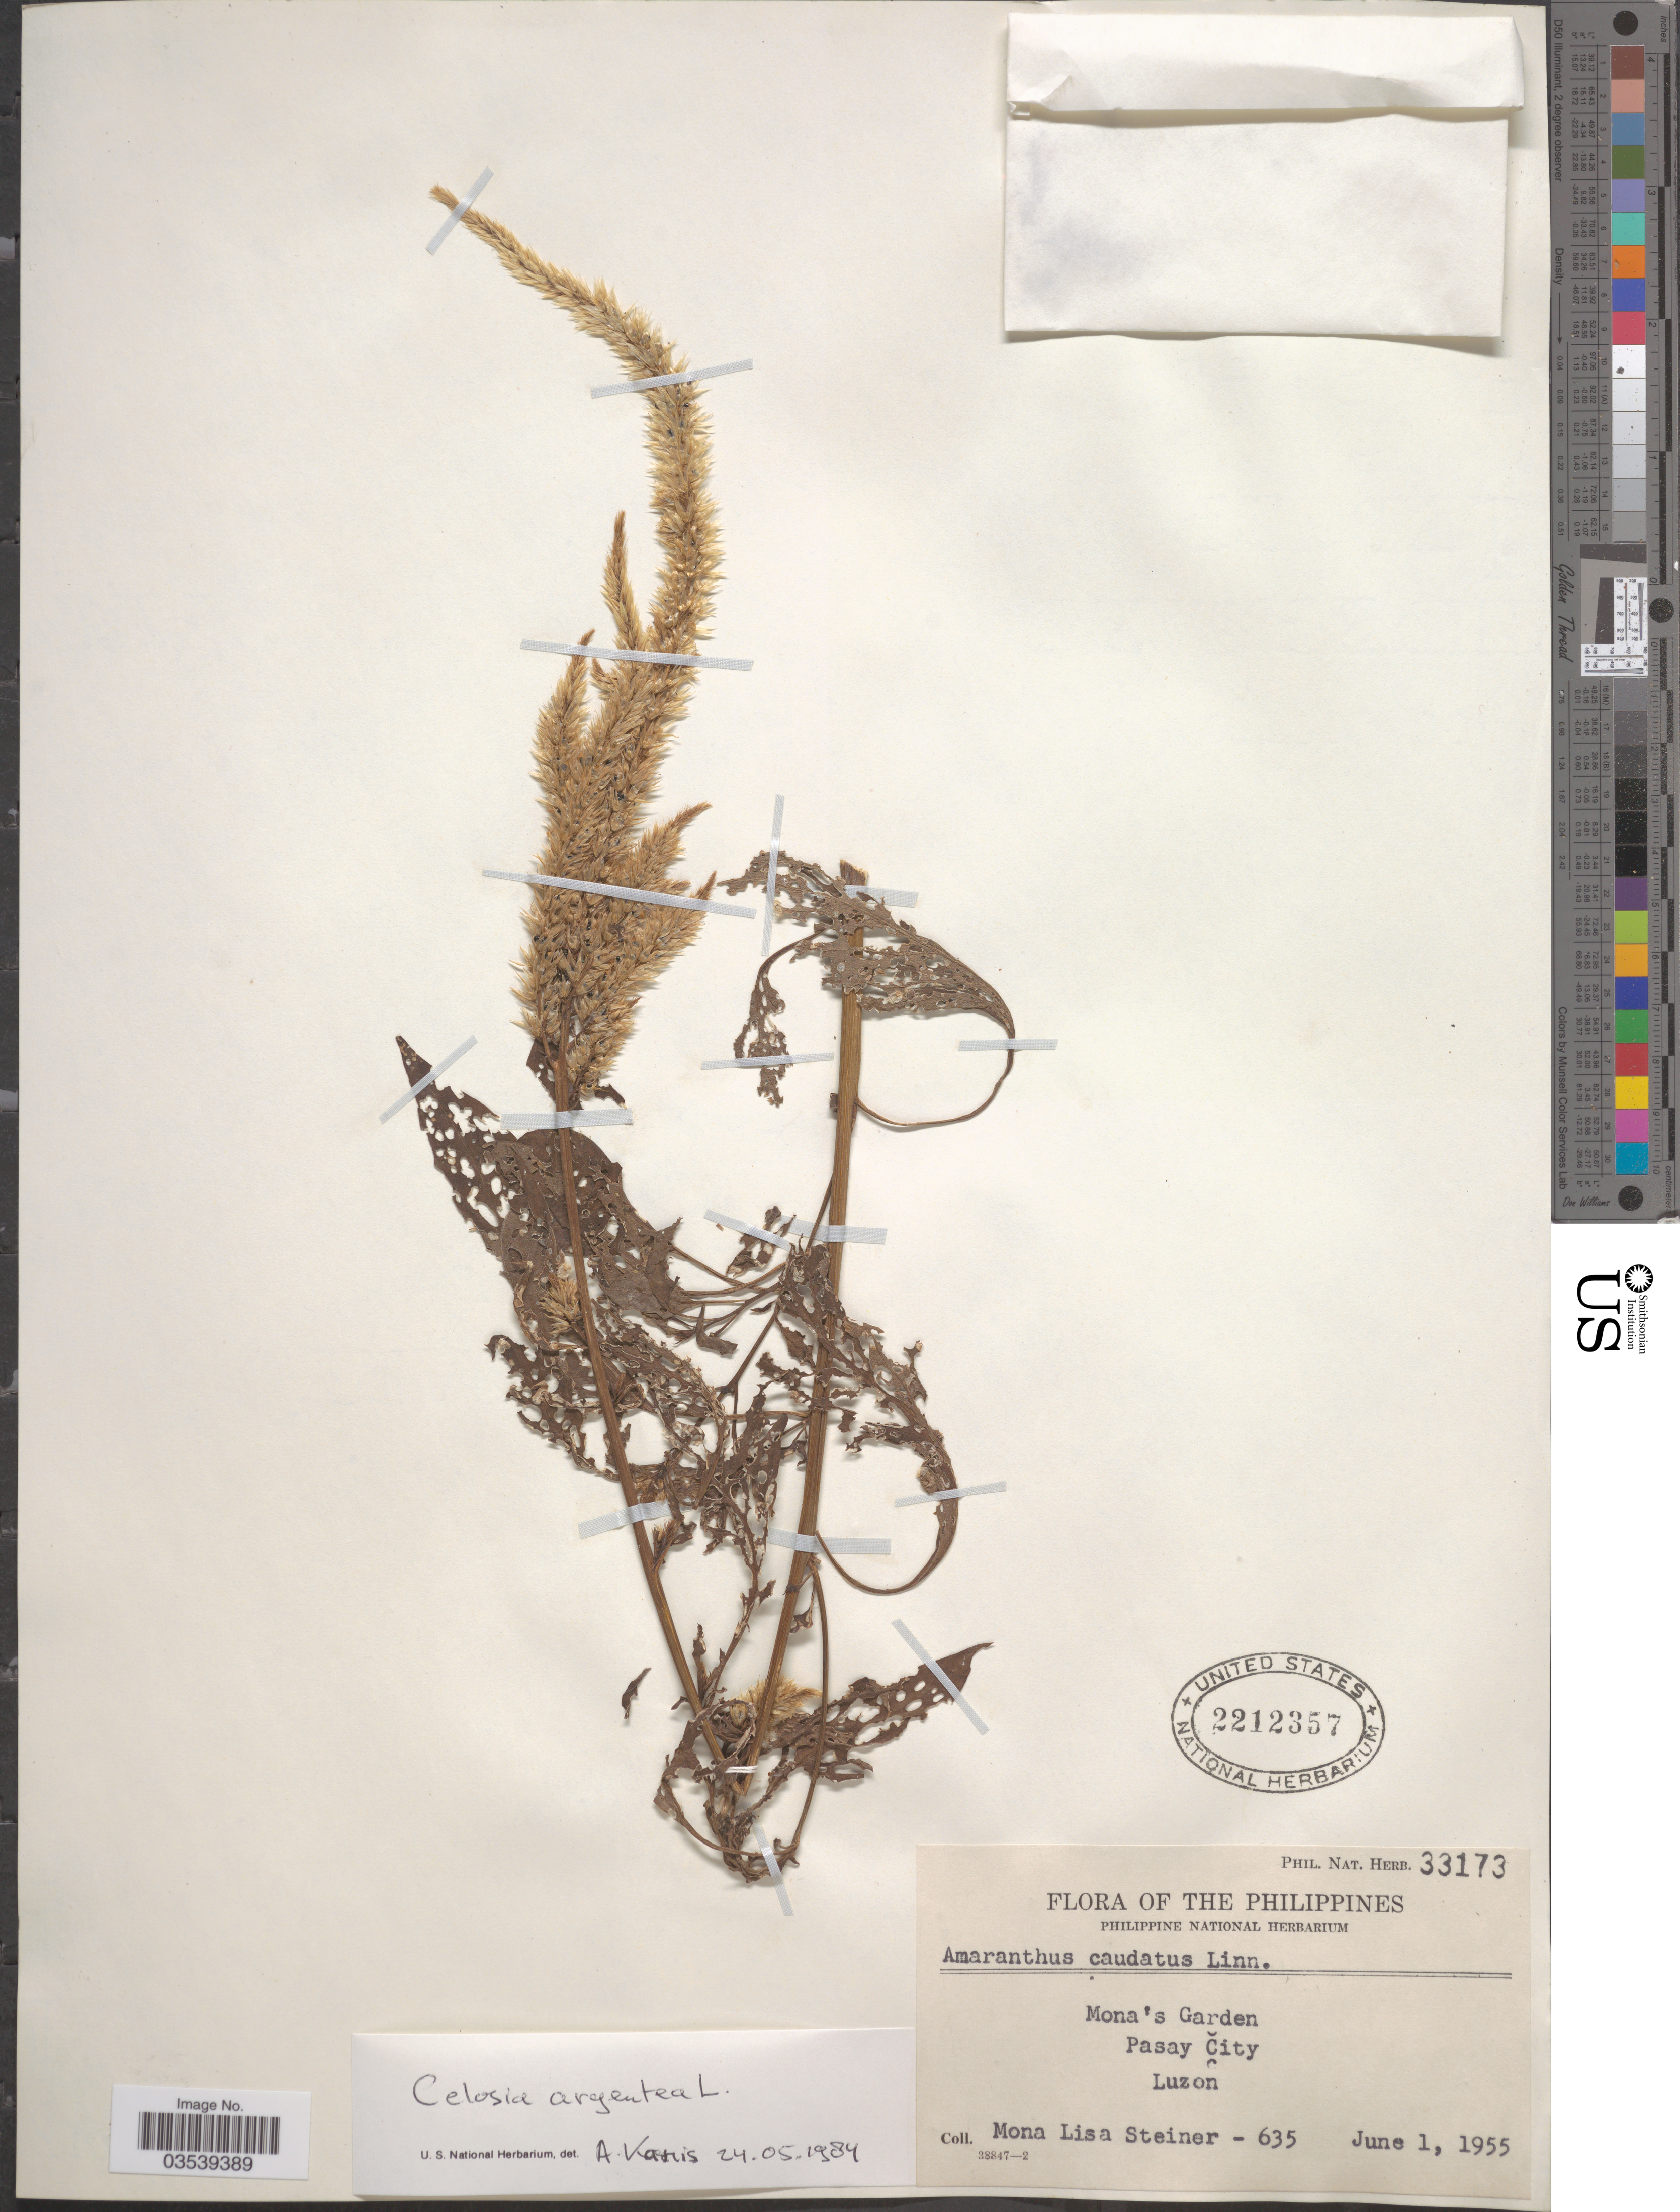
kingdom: Plantae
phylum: Tracheophyta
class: Magnoliopsida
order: Caryophyllales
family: Amaranthaceae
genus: Celosia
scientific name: Celosia argentea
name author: L.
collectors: M. Steiner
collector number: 635/ Phil. Nat. Herb. 33173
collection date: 1955-06-01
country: Philippines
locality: Mona's Garden, Pasay City, Luzon.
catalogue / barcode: US 2212357